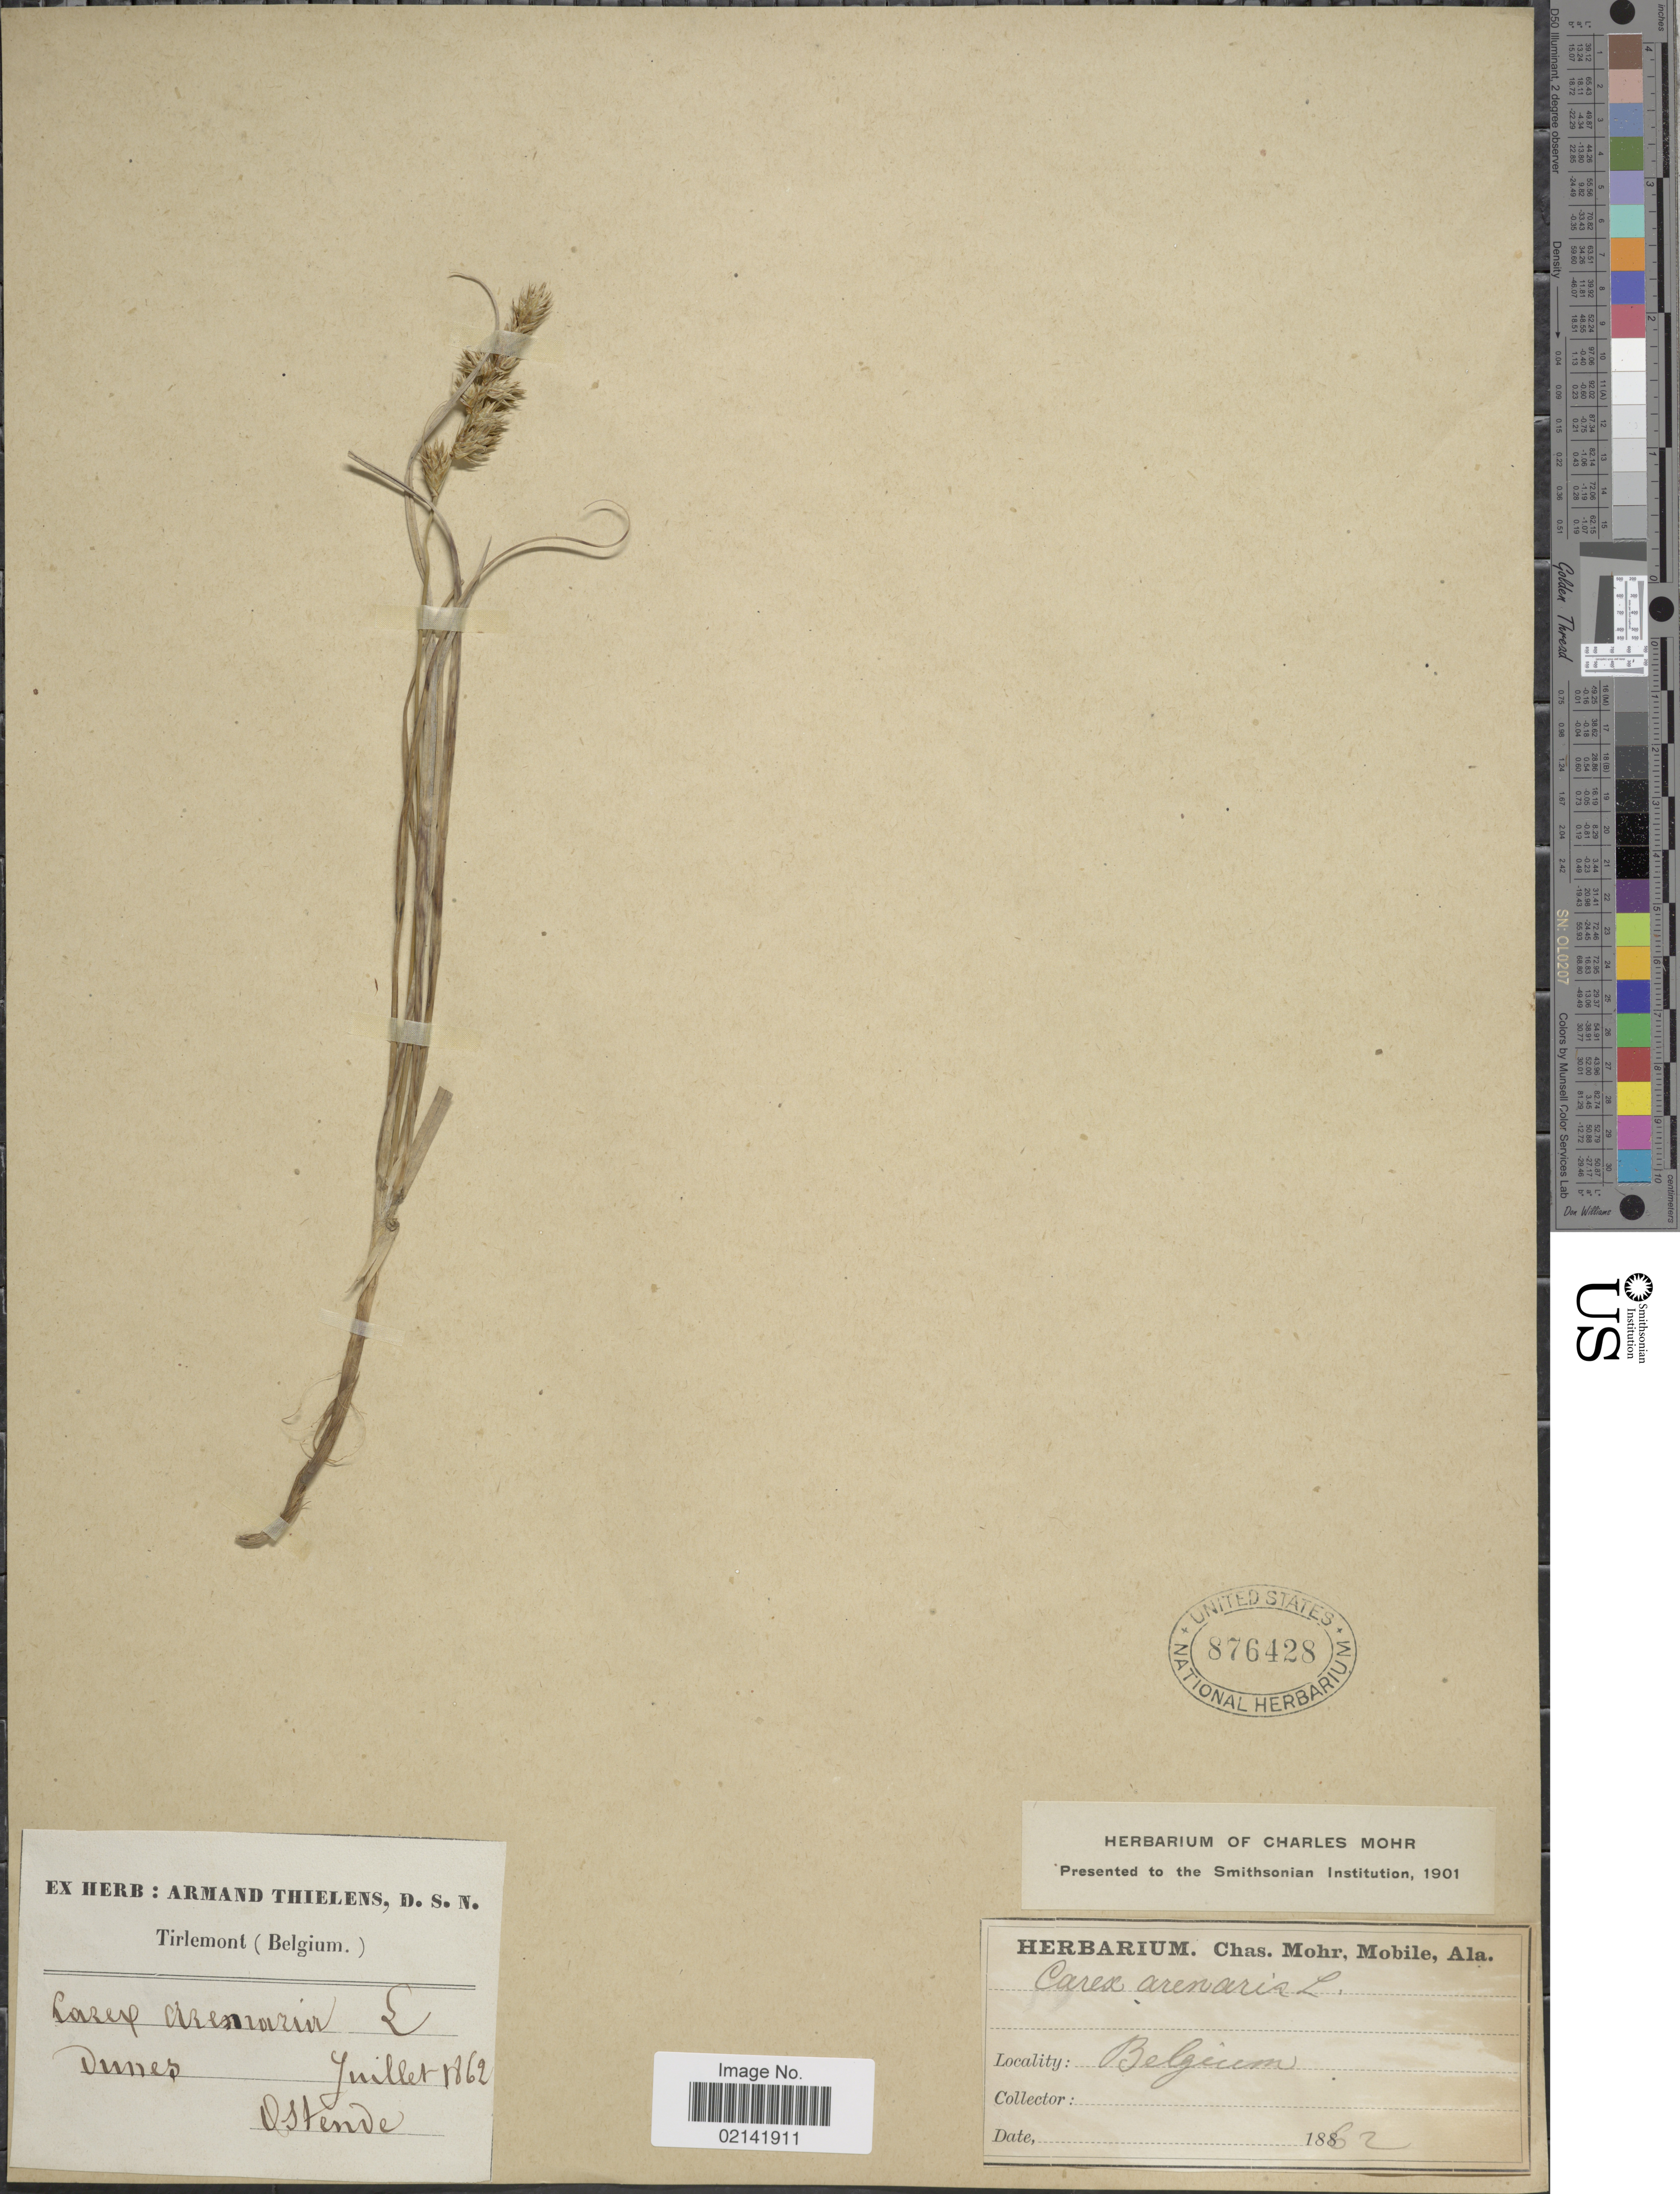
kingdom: Plantae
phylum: Tracheophyta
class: Liliopsida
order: Poales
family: Cyperaceae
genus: Carex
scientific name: Carex arenaria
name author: L.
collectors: ex herb. Armand Thielens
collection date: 1862-07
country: Belgium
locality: Ostende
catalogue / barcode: US 876428